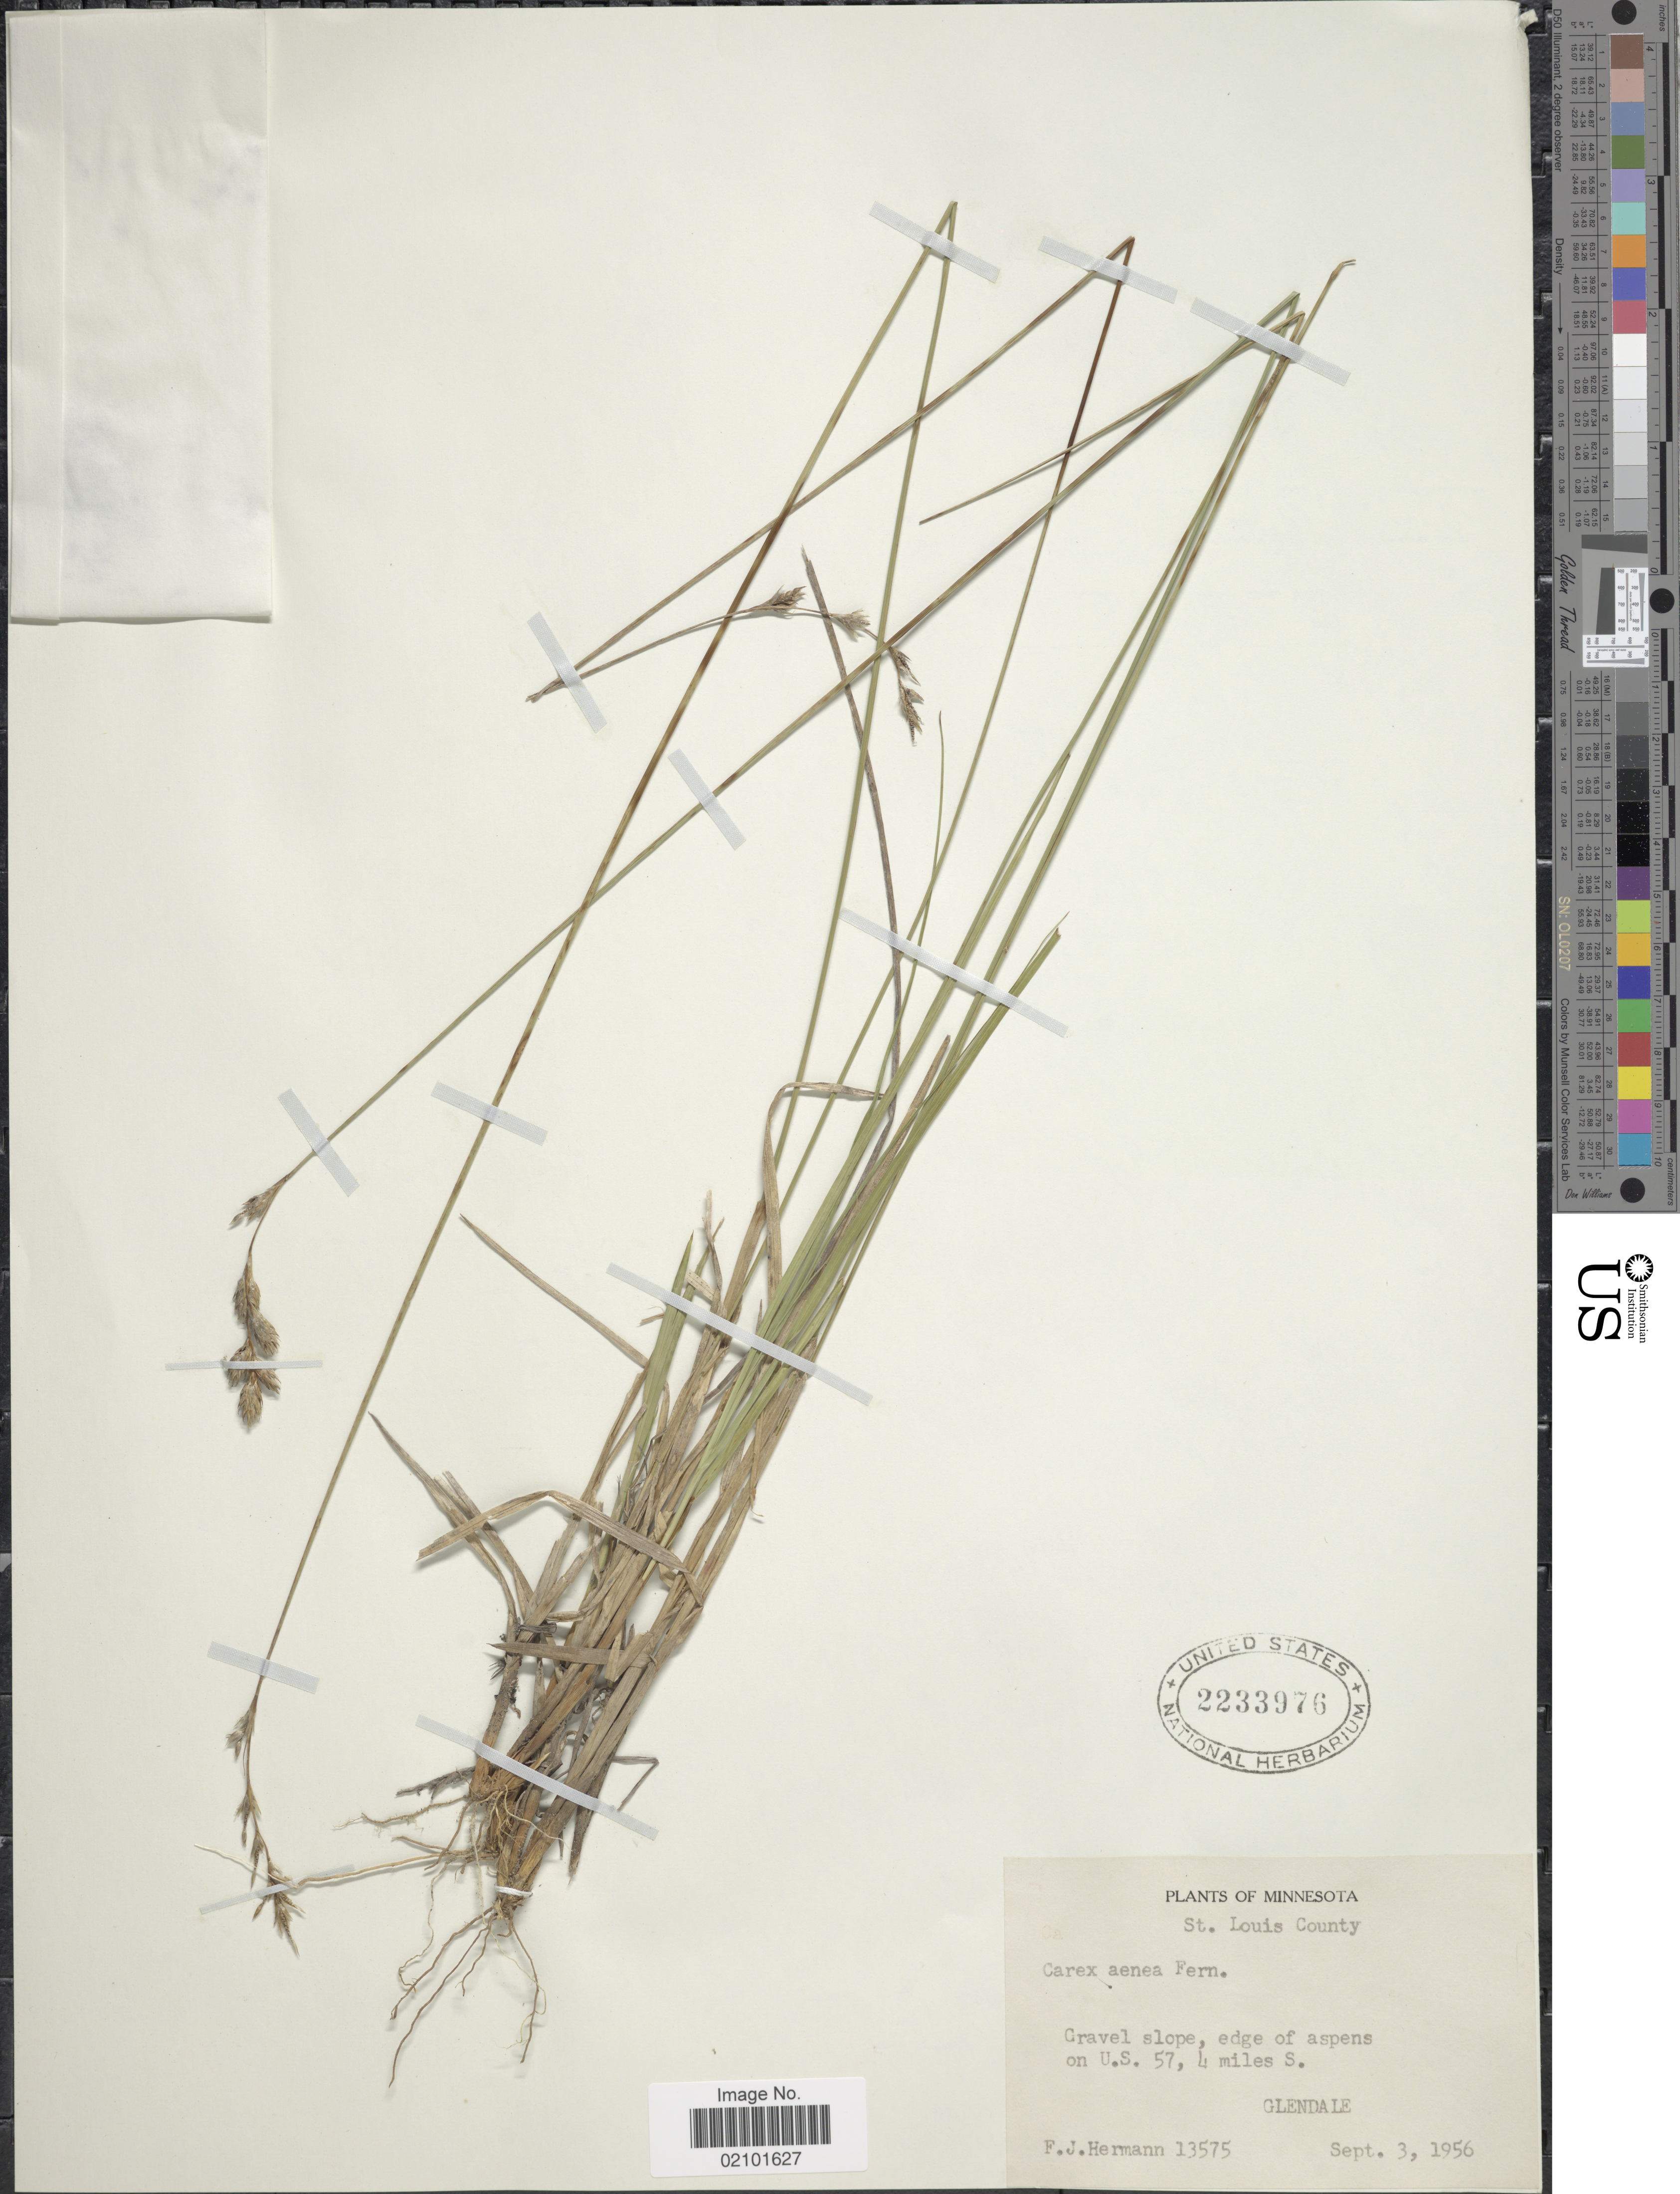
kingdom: Plantae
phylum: Tracheophyta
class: Liliopsida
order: Poales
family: Cyperaceae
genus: Carex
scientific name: Carex foenea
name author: Willd.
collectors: F. J. Hermann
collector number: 13575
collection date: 1956-09-03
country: United States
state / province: Minnesota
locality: St. Louis County. on U.S. 57,4 miles S. Glendale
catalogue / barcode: US 2233976